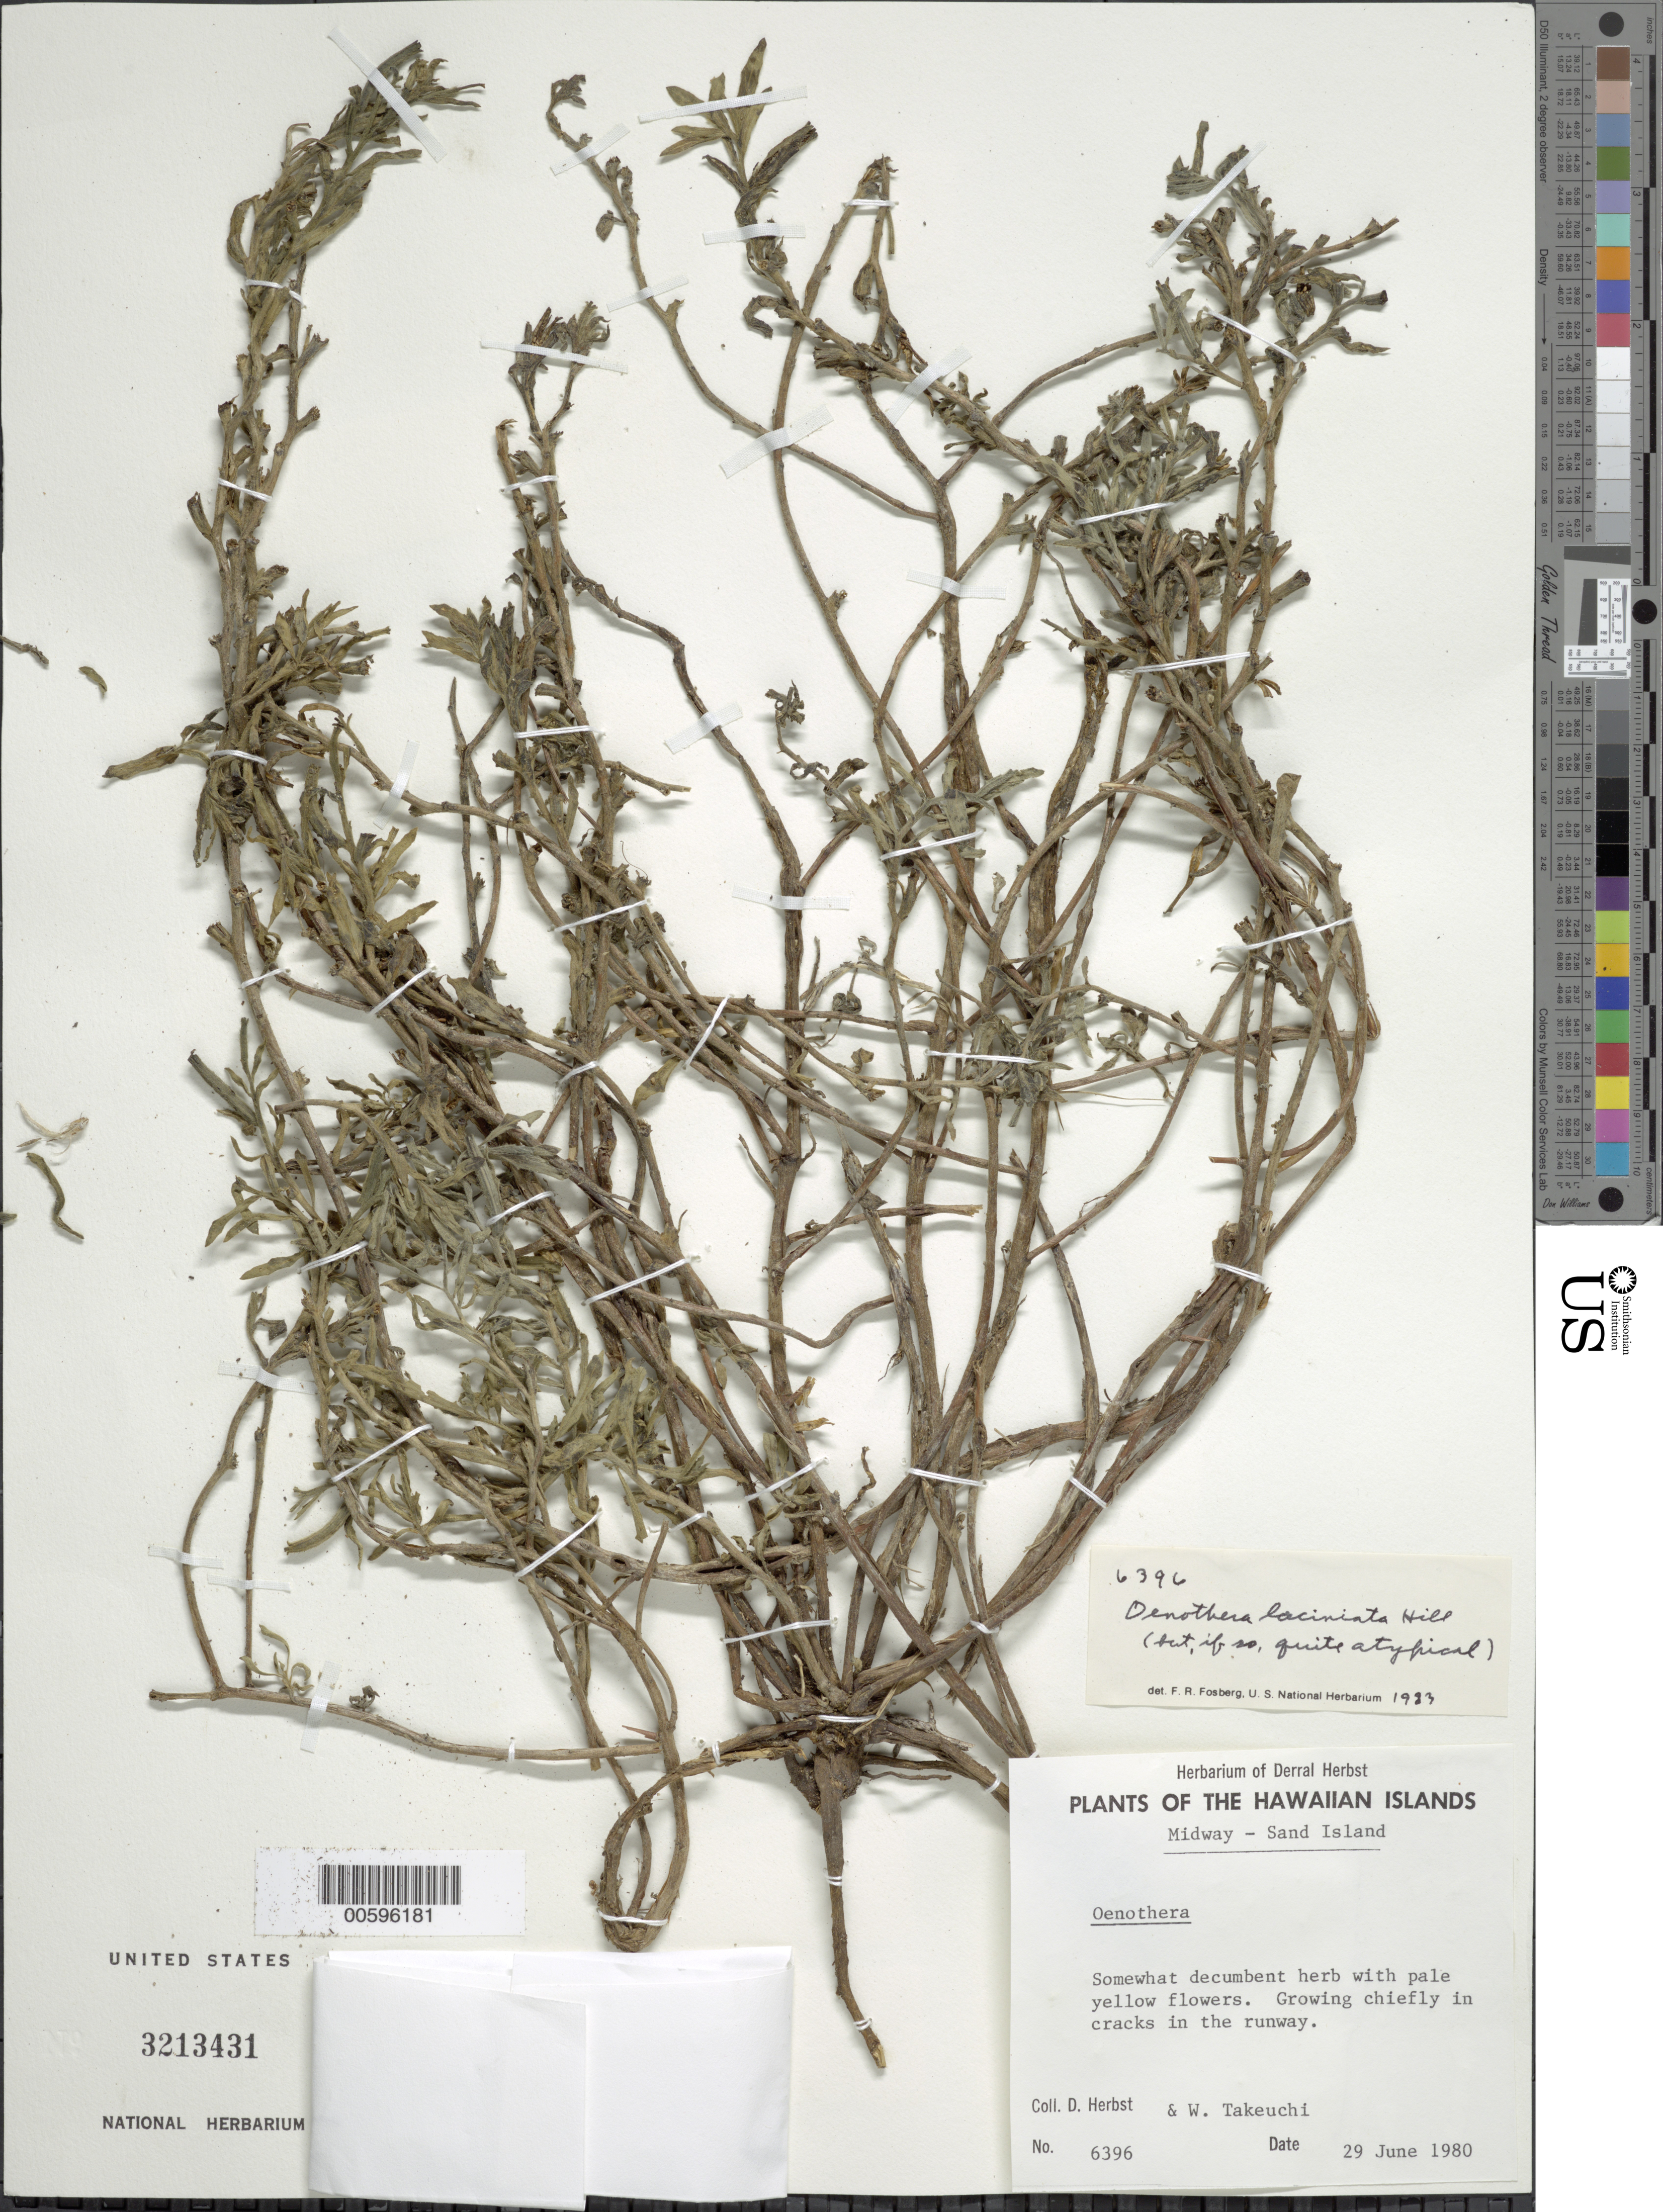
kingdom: Plantae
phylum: Tracheophyta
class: Magnoliopsida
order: Myrtales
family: Onagraceae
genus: Oenothera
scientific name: Oenothera laciniata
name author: Hill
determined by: Fosberg, F. R.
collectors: D. R. Herbst & W. N. Takeuchi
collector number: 6396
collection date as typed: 29 Jun 1980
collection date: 1980-06-29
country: United States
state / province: Hawaii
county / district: Honolulu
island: Oahu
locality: Runway.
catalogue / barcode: US 3213431